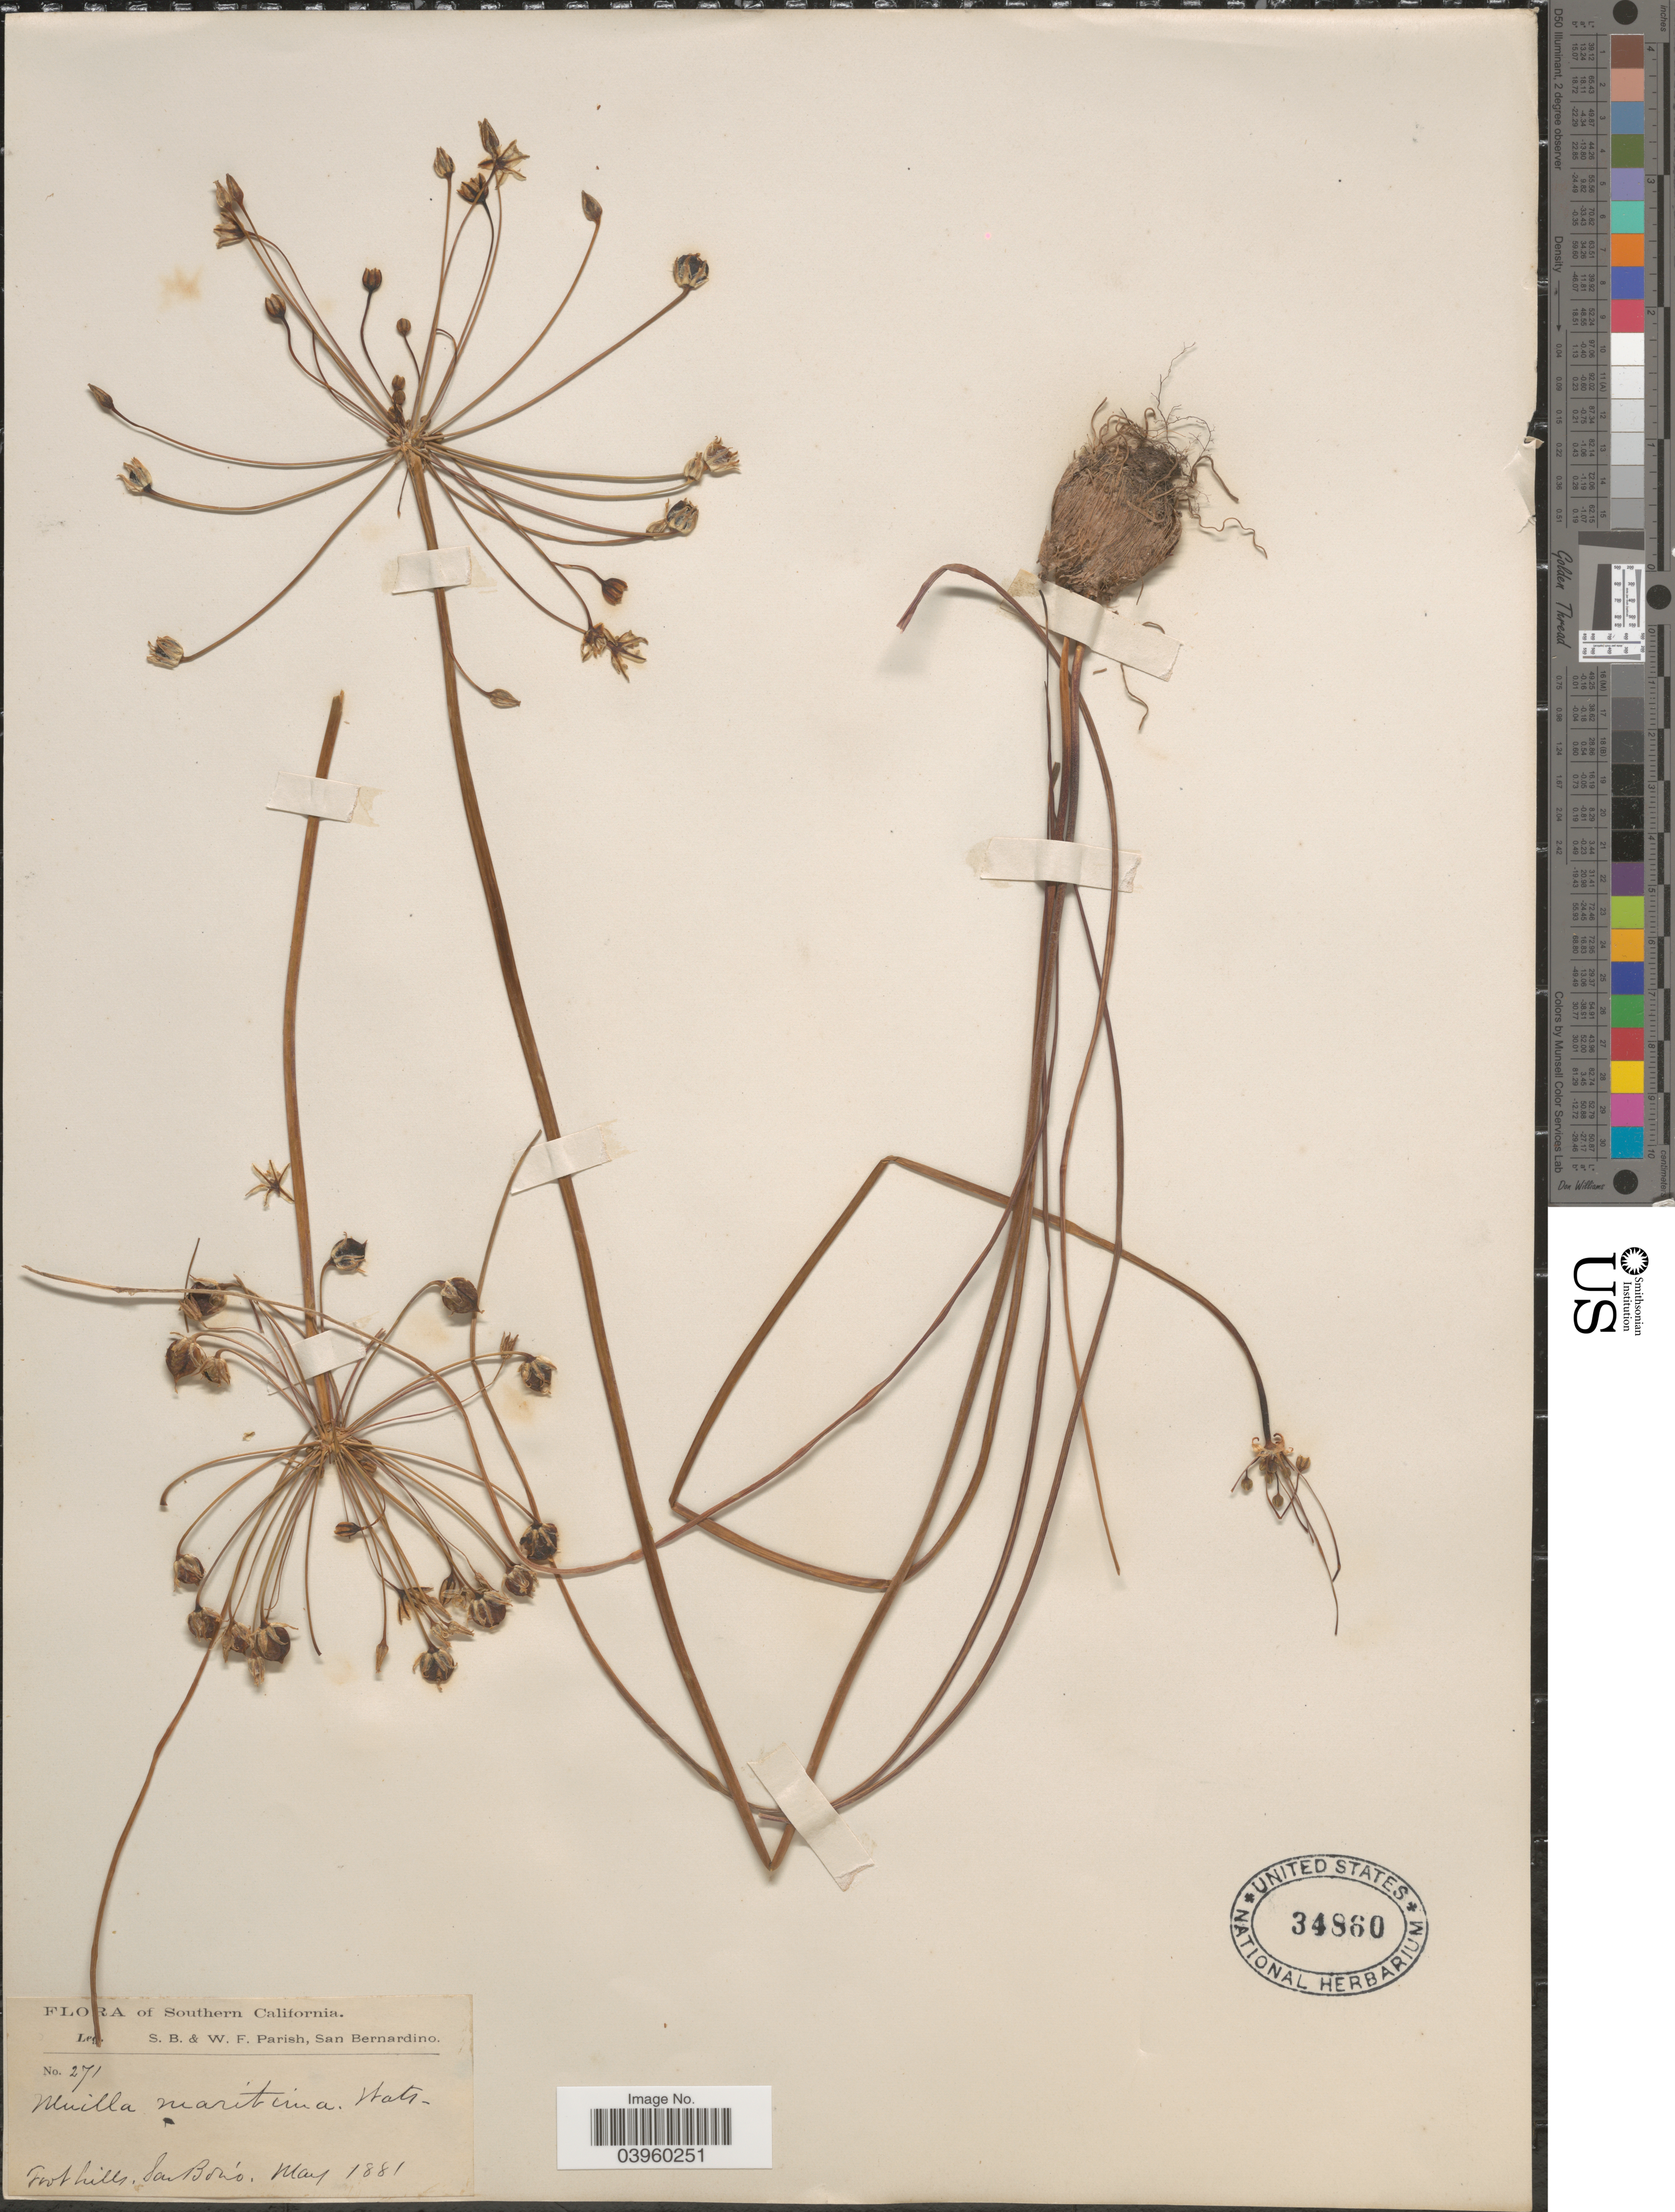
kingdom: Plantae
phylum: Tracheophyta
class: Liliopsida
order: Asparagales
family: Asparagaceae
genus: Muilla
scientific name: Muilla serotina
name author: Greene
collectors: S. B. Parish & W. F. Parish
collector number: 271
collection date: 1881-05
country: United States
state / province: California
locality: Southern California. Foot hills, San Bdnio.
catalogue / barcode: US 34860